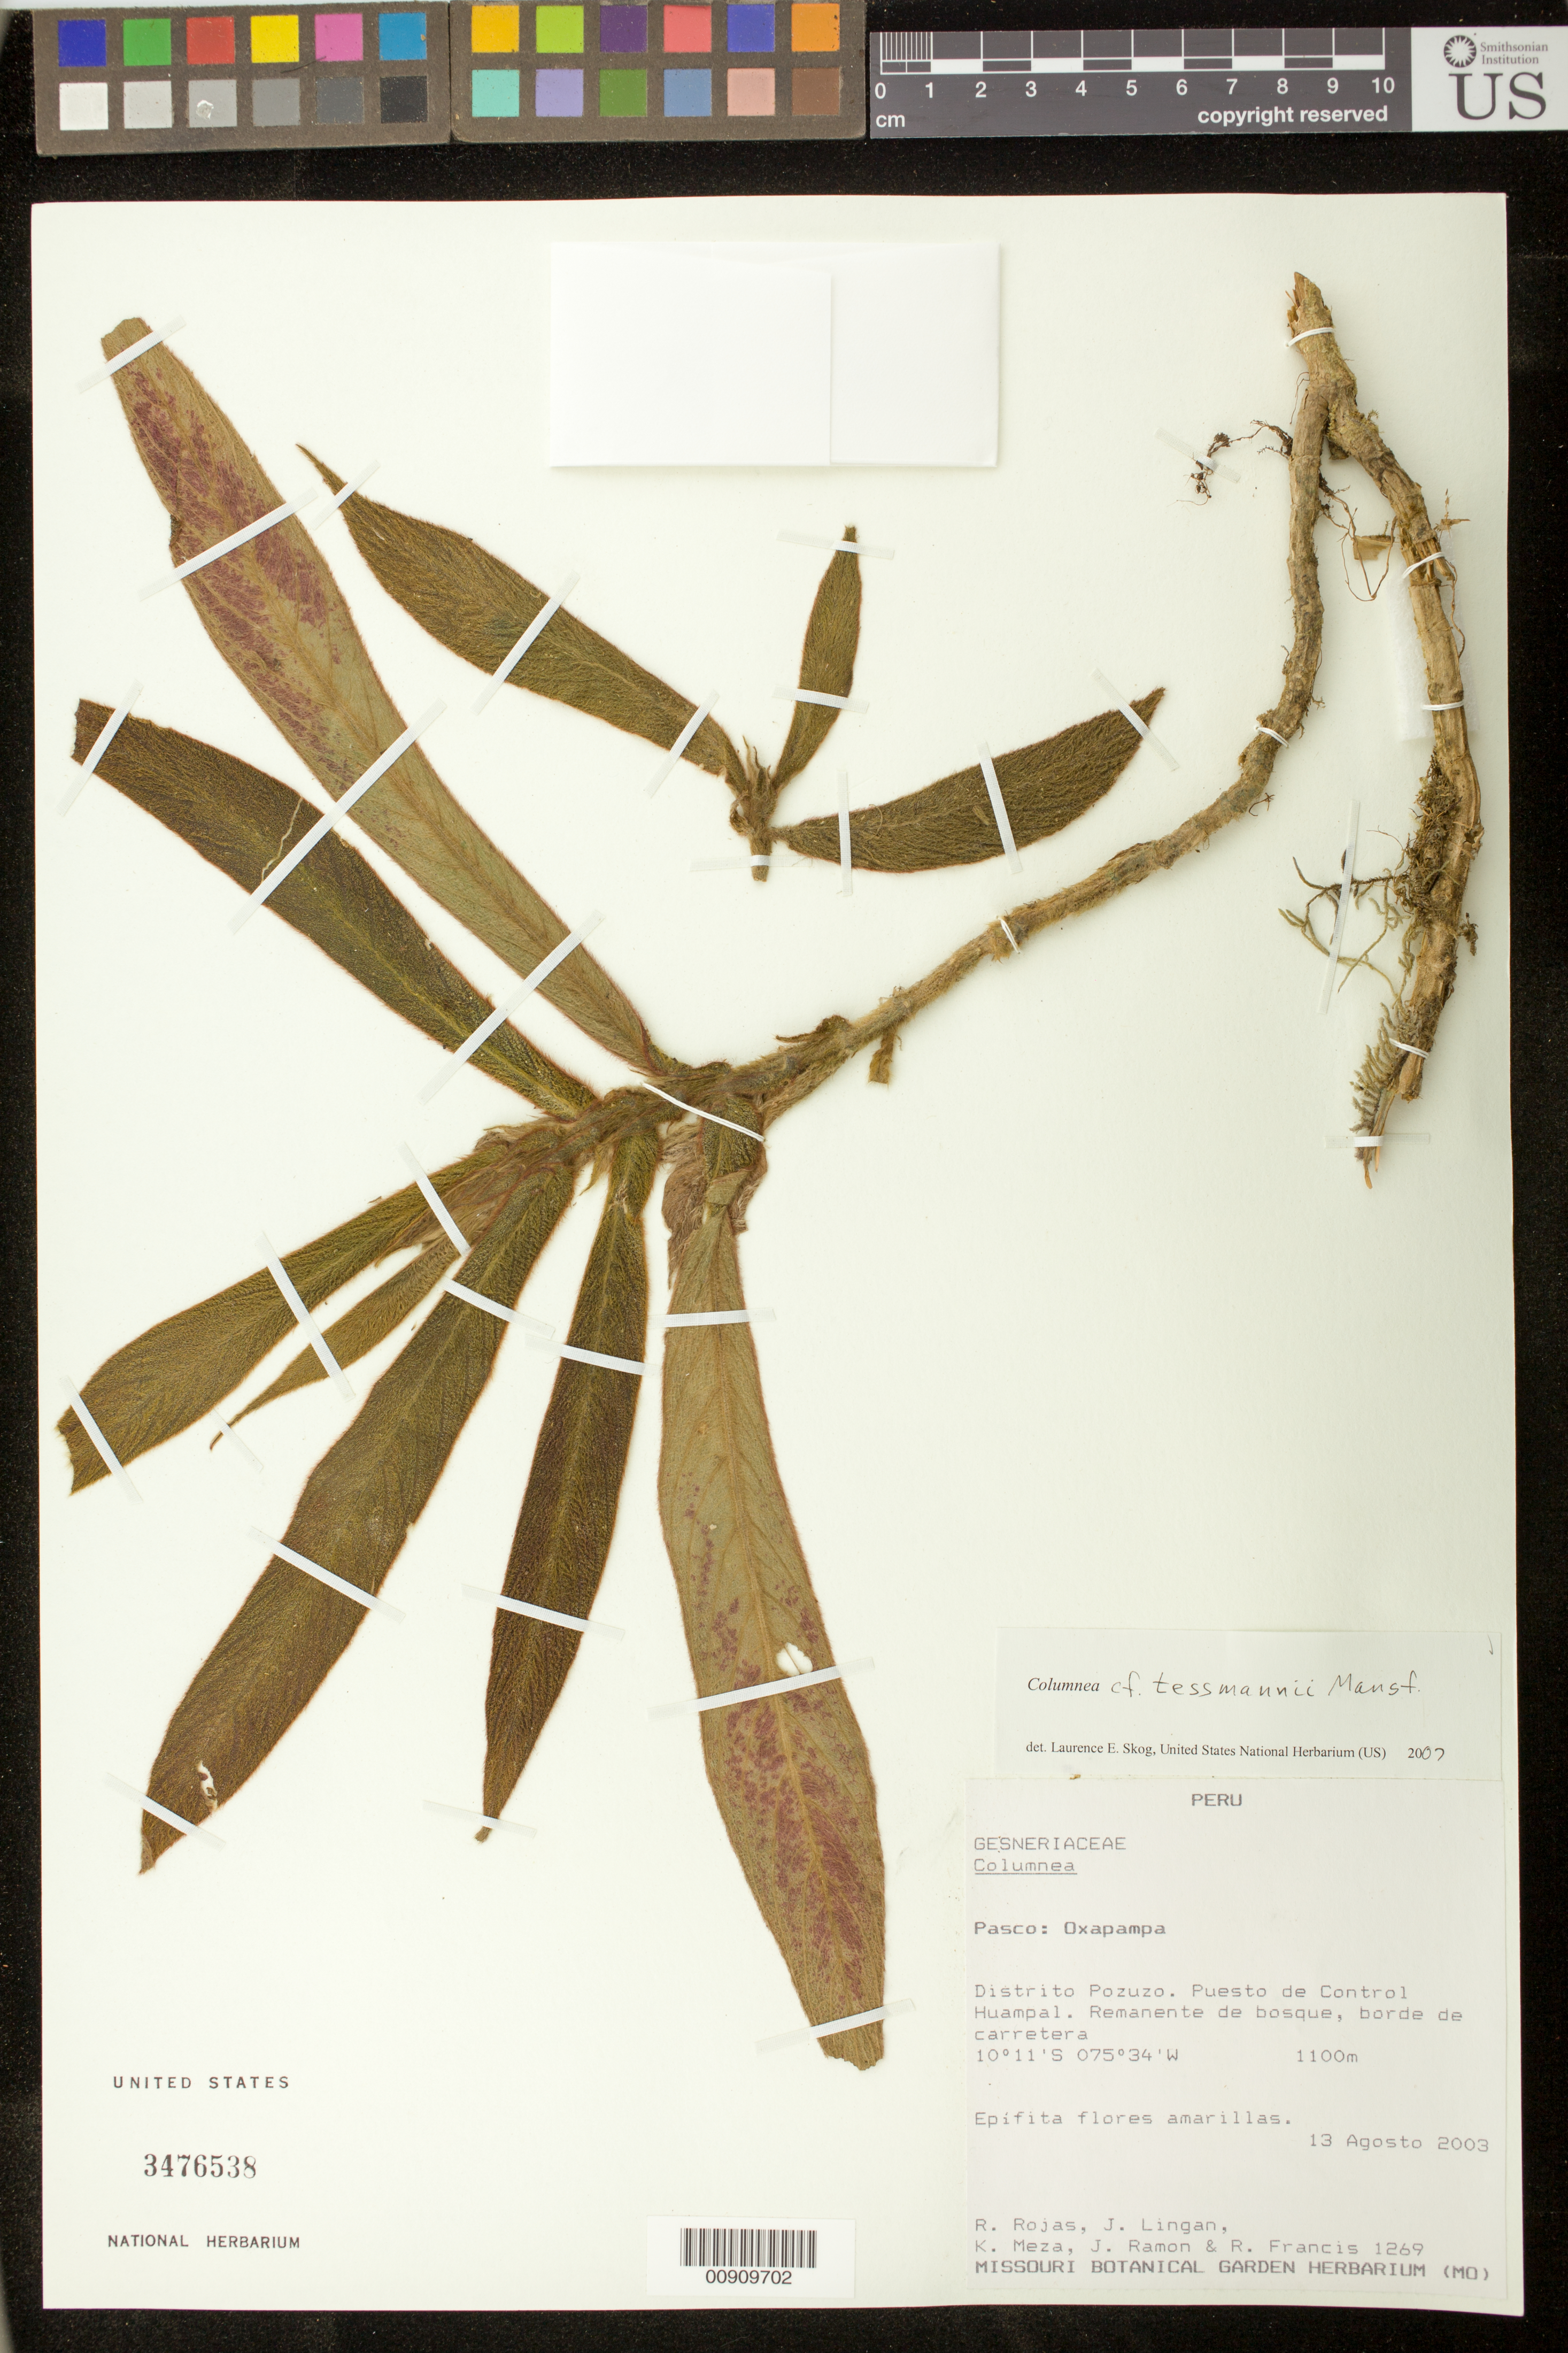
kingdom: Plantae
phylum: Tracheophyta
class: Magnoliopsida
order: Lamiales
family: Gesneriaceae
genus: Columnea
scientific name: Columnea tessmannii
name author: Mansf.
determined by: Skog, Laurence E.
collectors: R. Rojas & et al.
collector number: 1269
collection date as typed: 13 Aug 2003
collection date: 2003-08-13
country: Peru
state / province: Pasco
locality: Pasco: Oxapampa. Distrito Pozuzo, Puesto de Control Huampal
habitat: Remanente de bosque, borde de carretera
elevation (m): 1100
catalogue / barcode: US 3476538